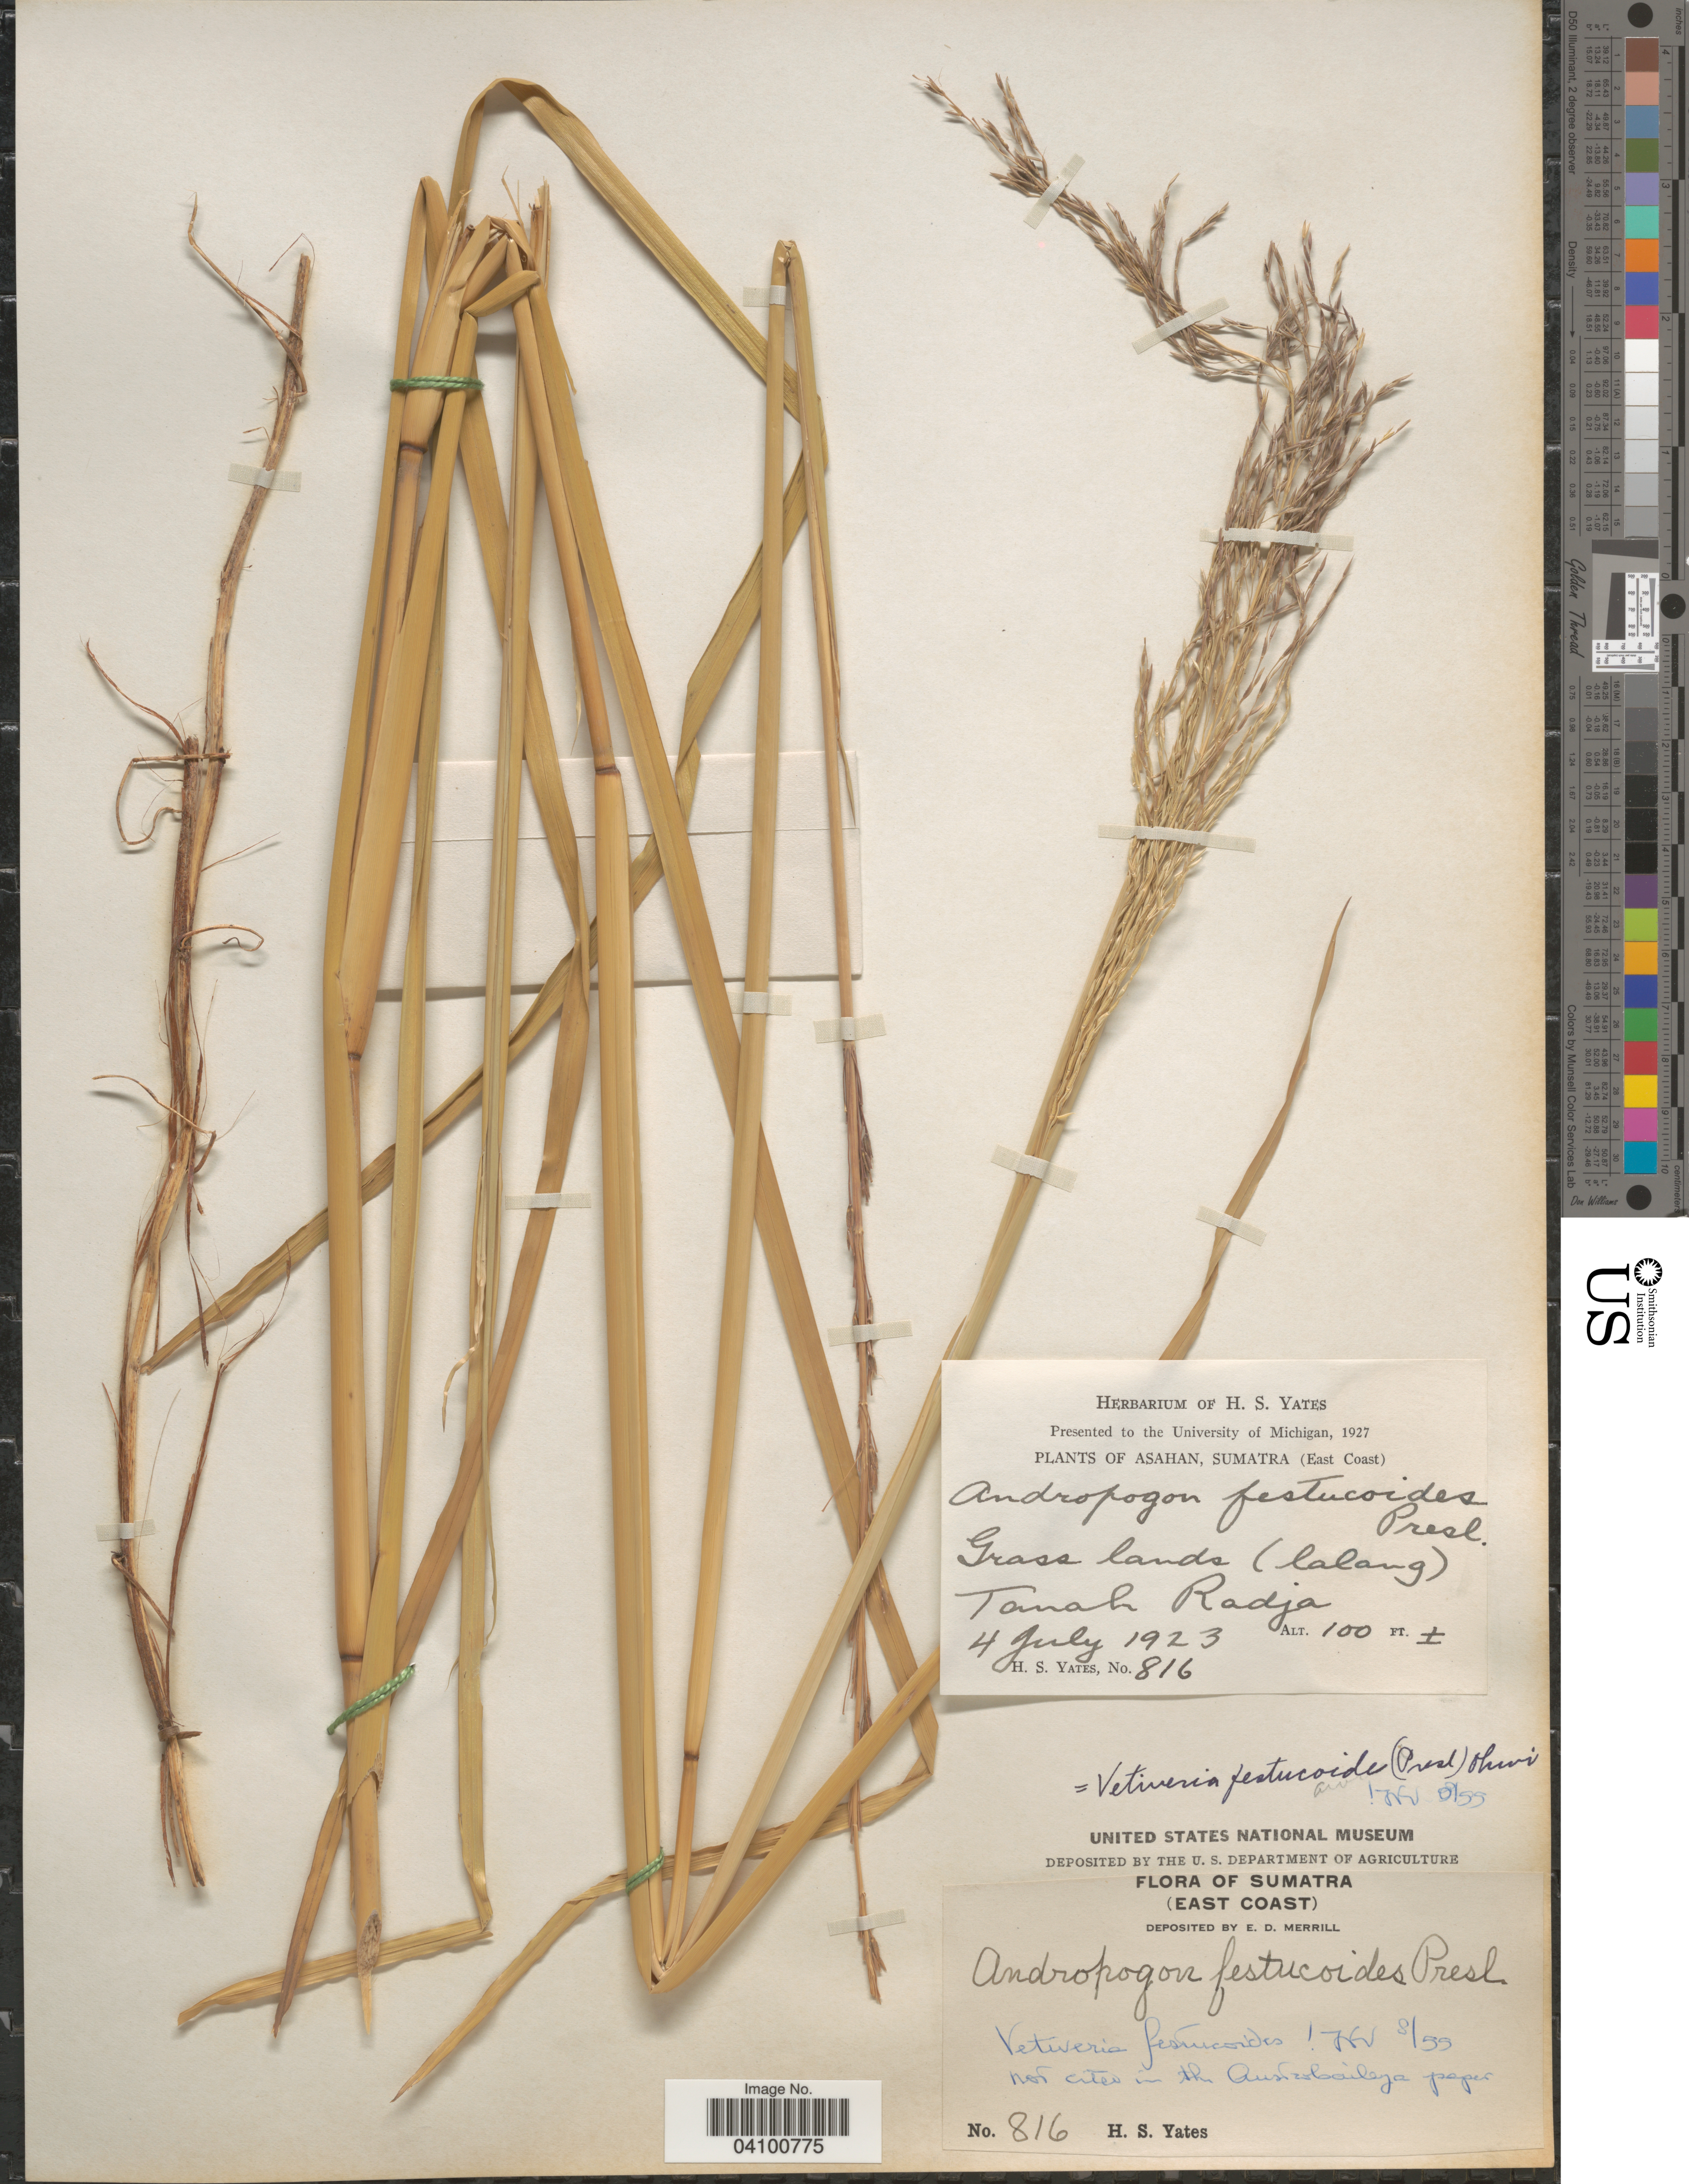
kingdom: Plantae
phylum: Tracheophyta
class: Liliopsida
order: Poales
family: Poaceae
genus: Chrysopogon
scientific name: Chrysopogon zizanioides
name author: (L.) Roberty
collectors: H. S. Yates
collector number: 816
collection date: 1923-07-04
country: Indonesia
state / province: Sumatra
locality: Asahan (East Coast). Tanah Radja.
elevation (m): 30